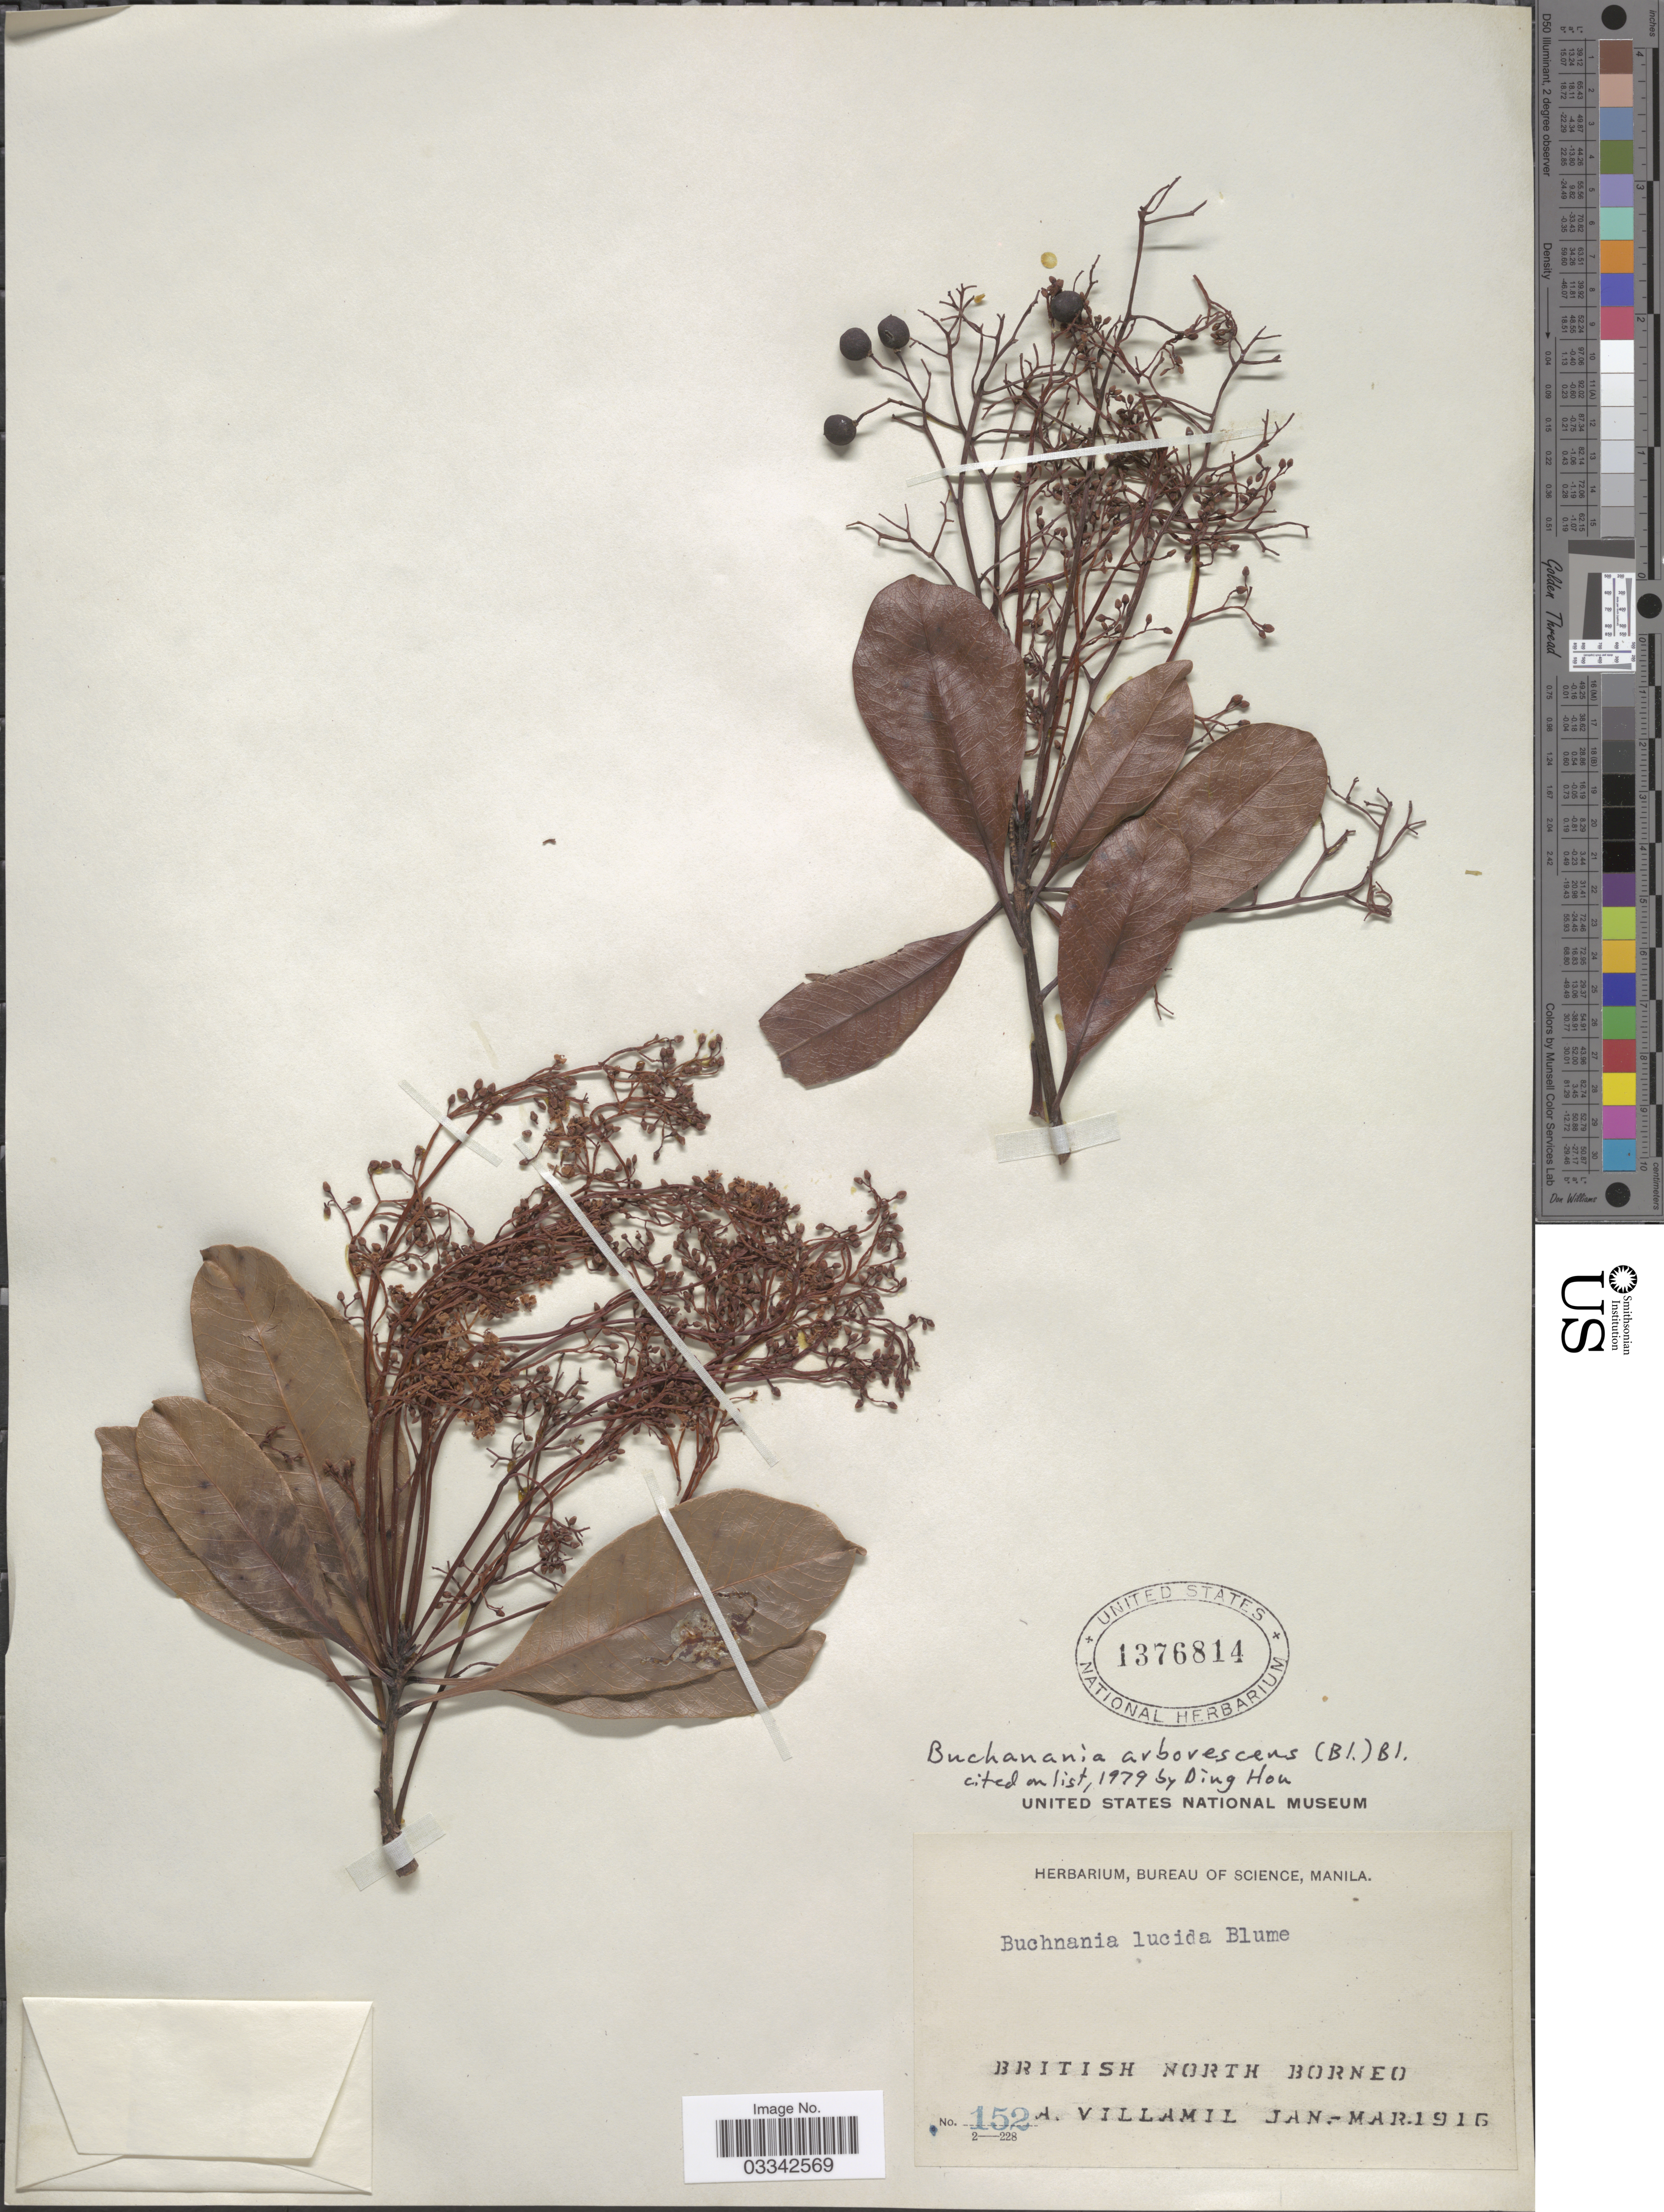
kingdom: Plantae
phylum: Tracheophyta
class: Magnoliopsida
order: Sapindales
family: Anacardiaceae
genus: Buchanania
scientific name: Buchanania arborescens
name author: (Blume) Blume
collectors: A. Villamil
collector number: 152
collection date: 1916-01/1916-03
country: Malaysia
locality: British North Borneo.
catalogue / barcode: US 1376814